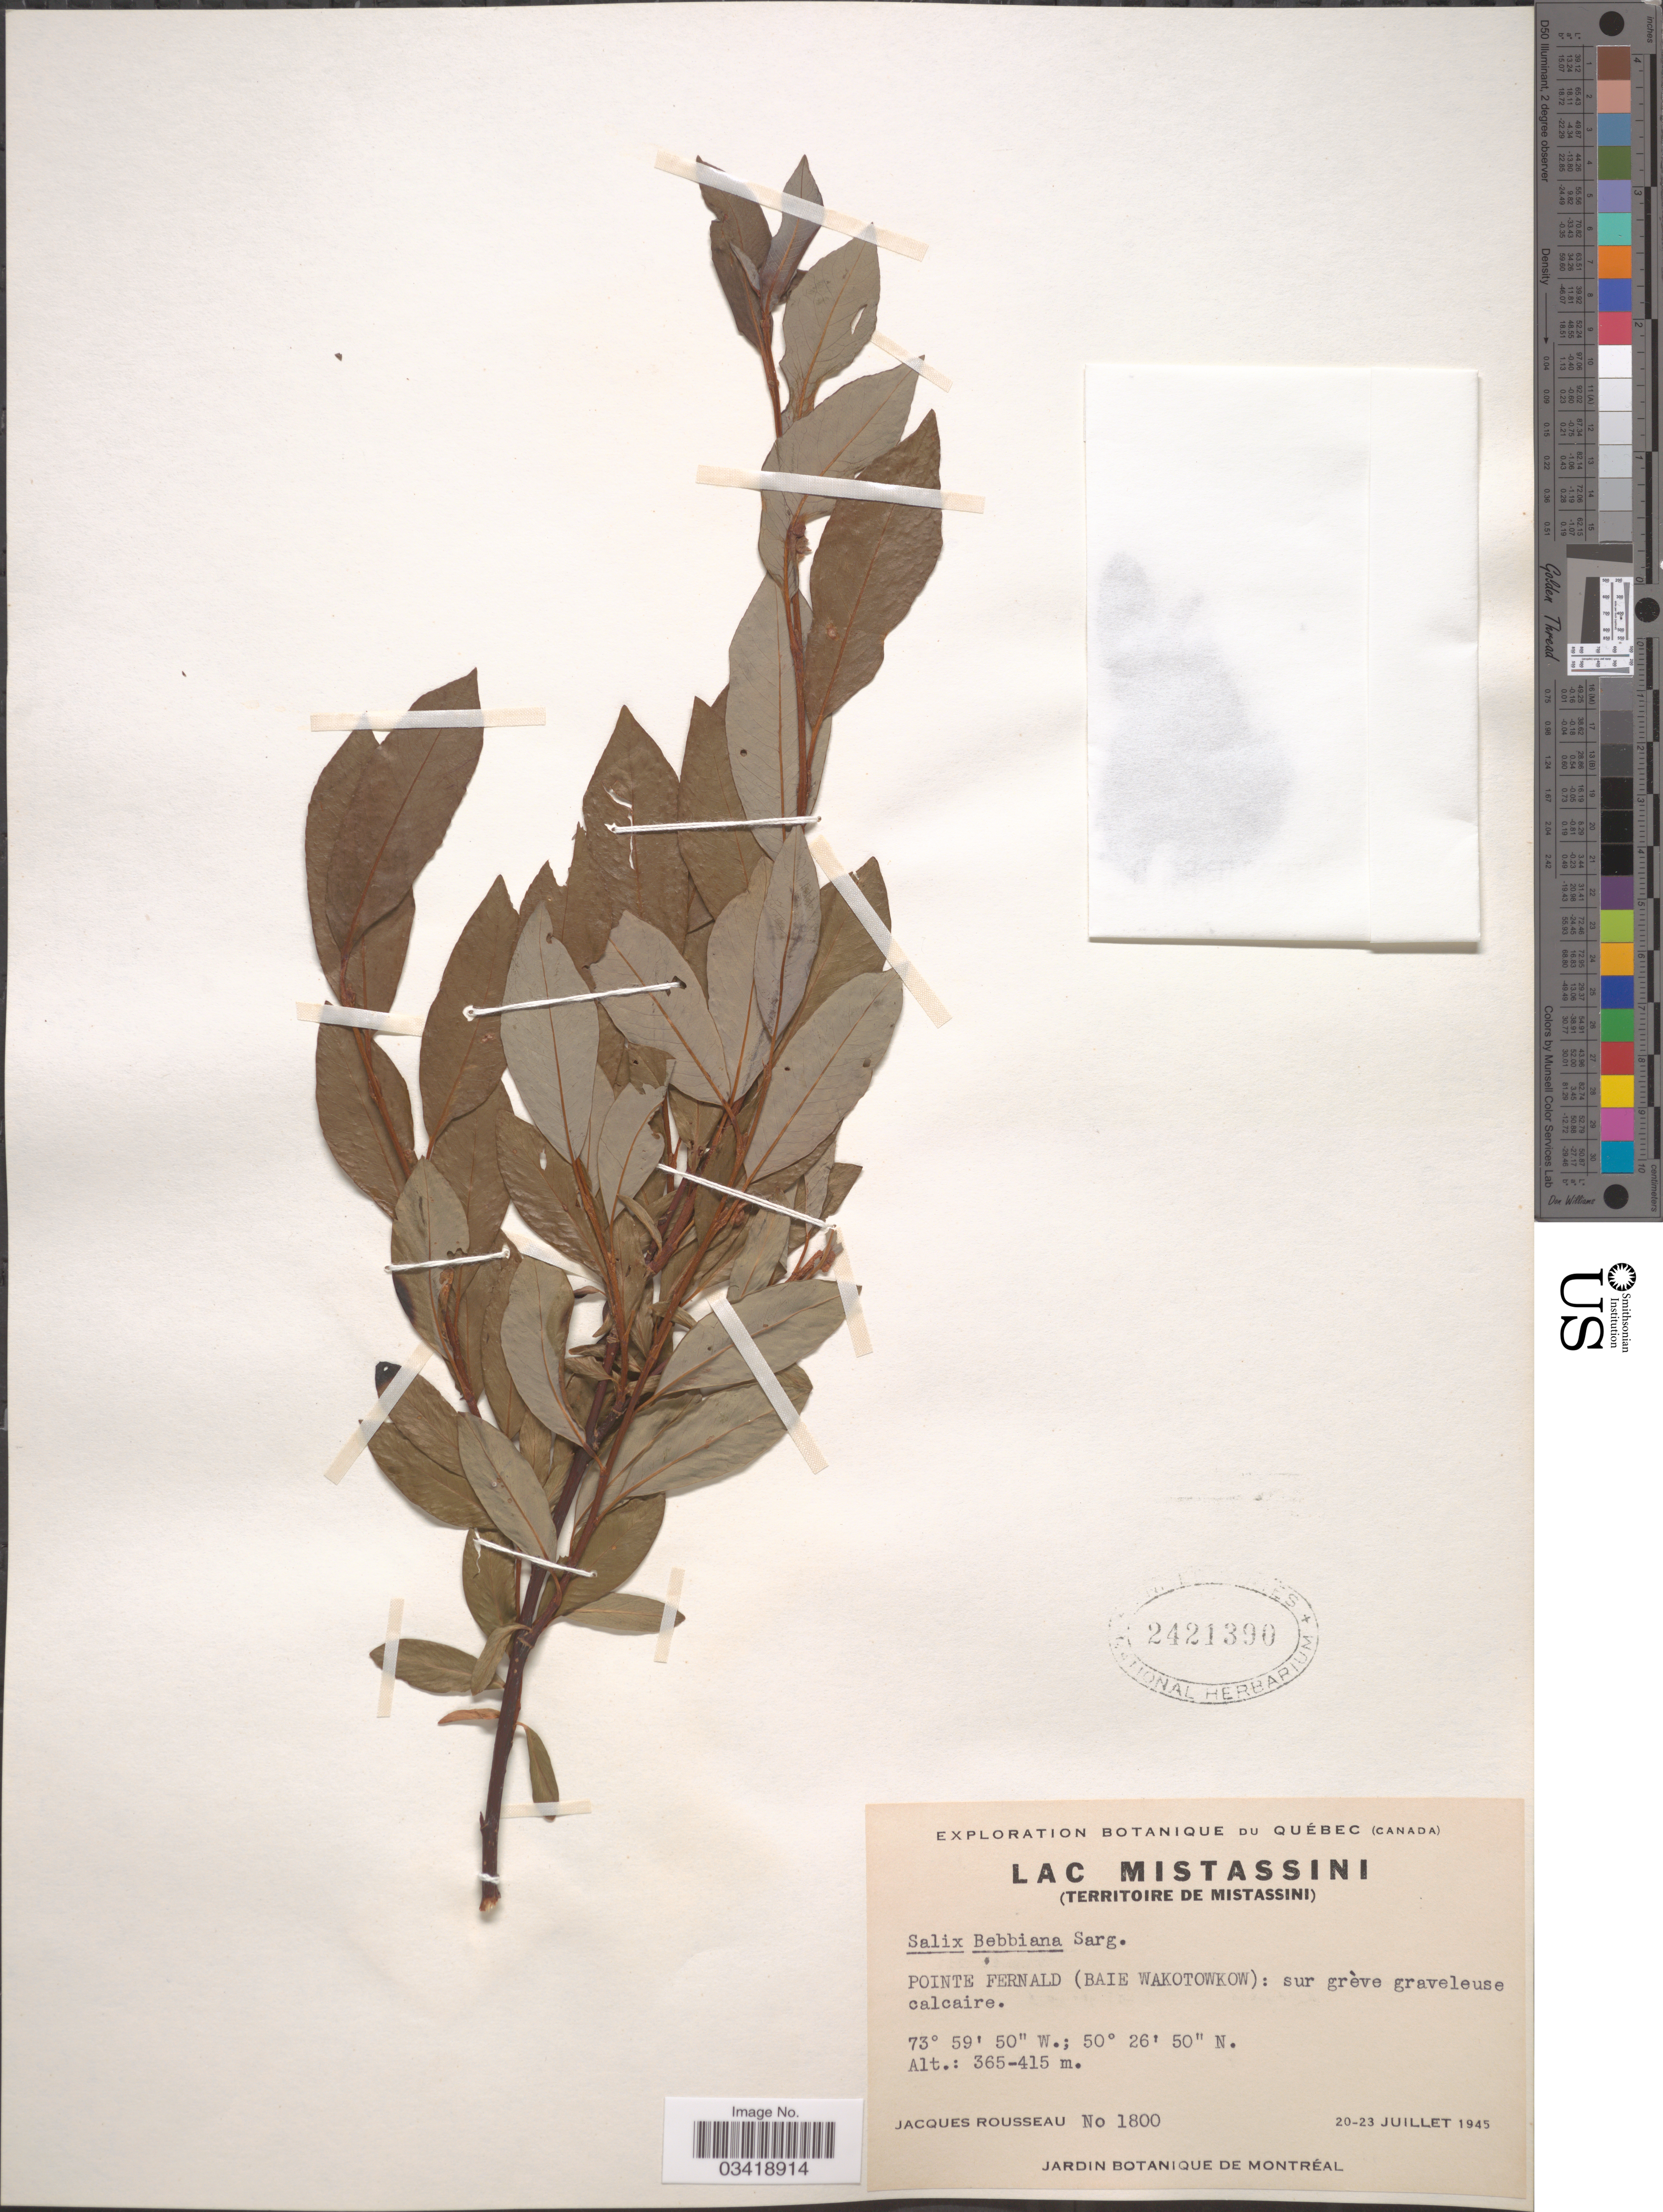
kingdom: Plantae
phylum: Tracheophyta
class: Magnoliopsida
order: Malpighiales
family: Salicaceae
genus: Salix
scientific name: Salix bebbiana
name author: Sarg.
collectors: J. Rousseau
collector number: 1800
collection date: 1945-07-20/1945-07-23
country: Canada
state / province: Quebec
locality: Lac Mistassini. (Territoire de Mistassini). Pointe Fernald (Baie Wakotowkow): sur grève graveleuse calcaire.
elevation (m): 365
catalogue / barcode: US 2421390